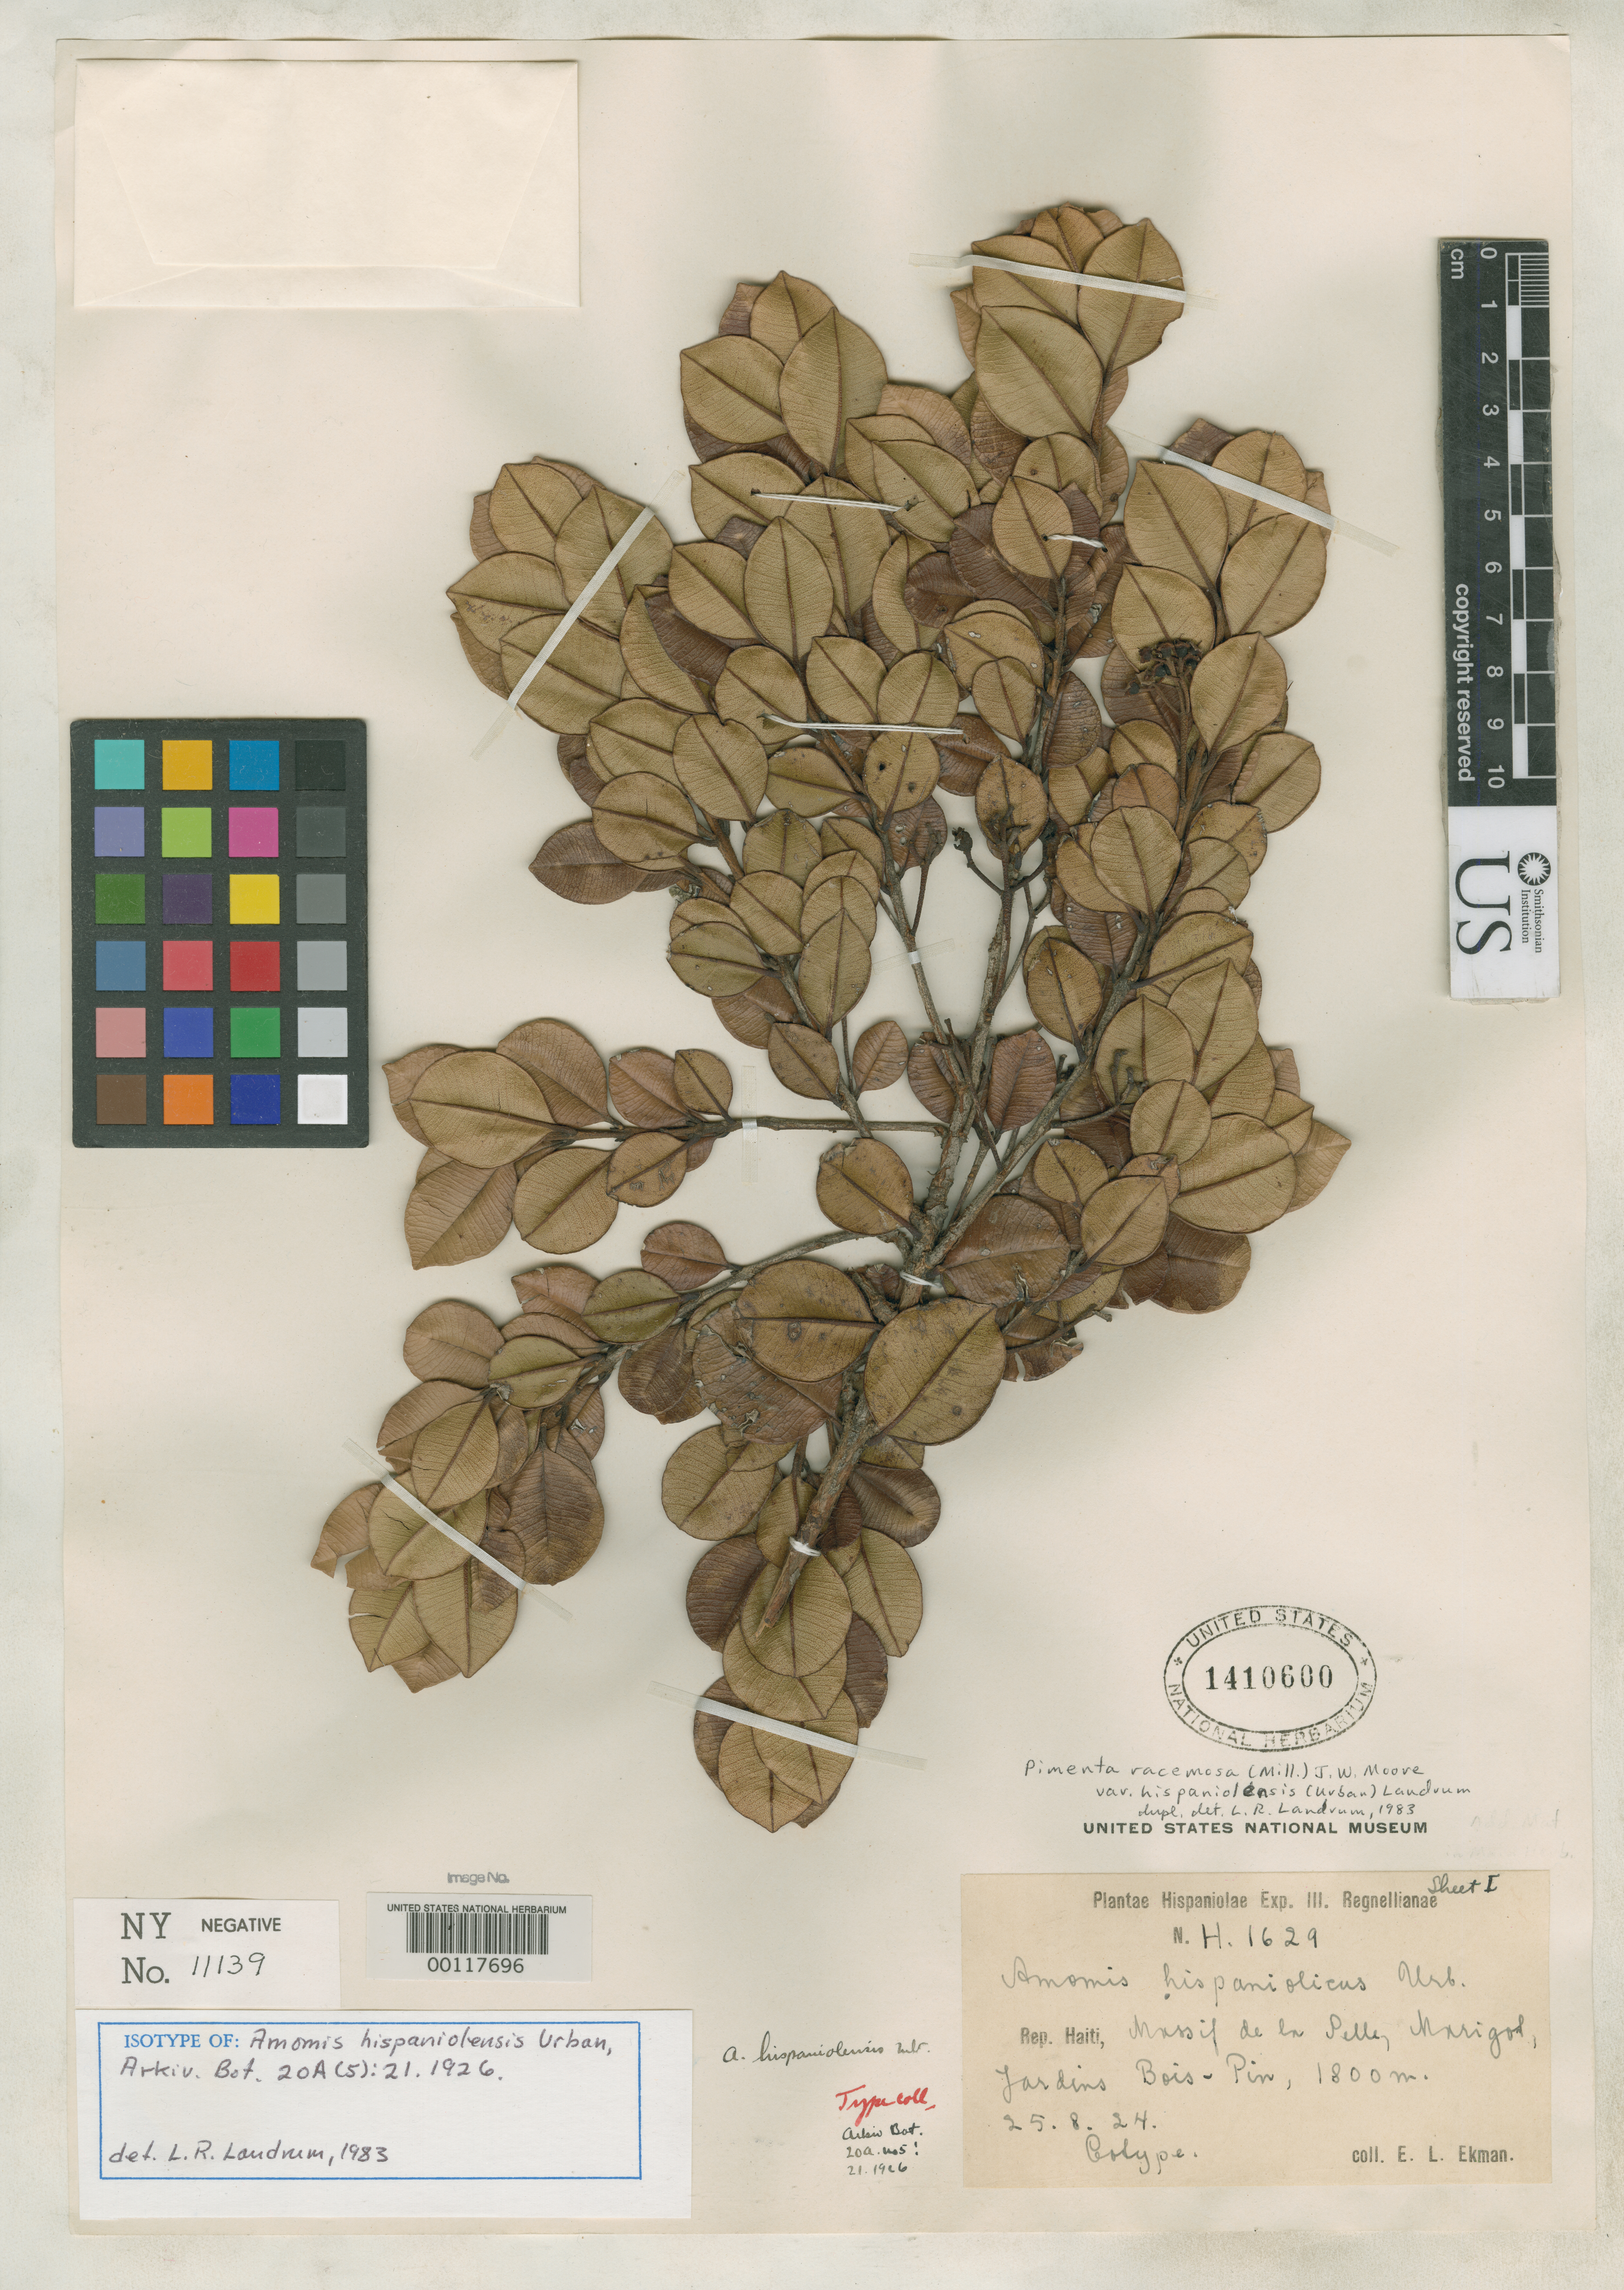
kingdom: Plantae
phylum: Tracheophyta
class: Magnoliopsida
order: Myrtales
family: Myrtaceae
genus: Amomis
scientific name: Amomis hispaniolensis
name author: Urb.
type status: Isotype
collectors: E. L. Ekman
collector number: H 1629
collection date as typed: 25 Aug 1924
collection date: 1924-08-25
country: Haiti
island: Hispaniola Island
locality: Massif de La Selle, Jardin Bois pin.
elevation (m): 1900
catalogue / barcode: US 1410600